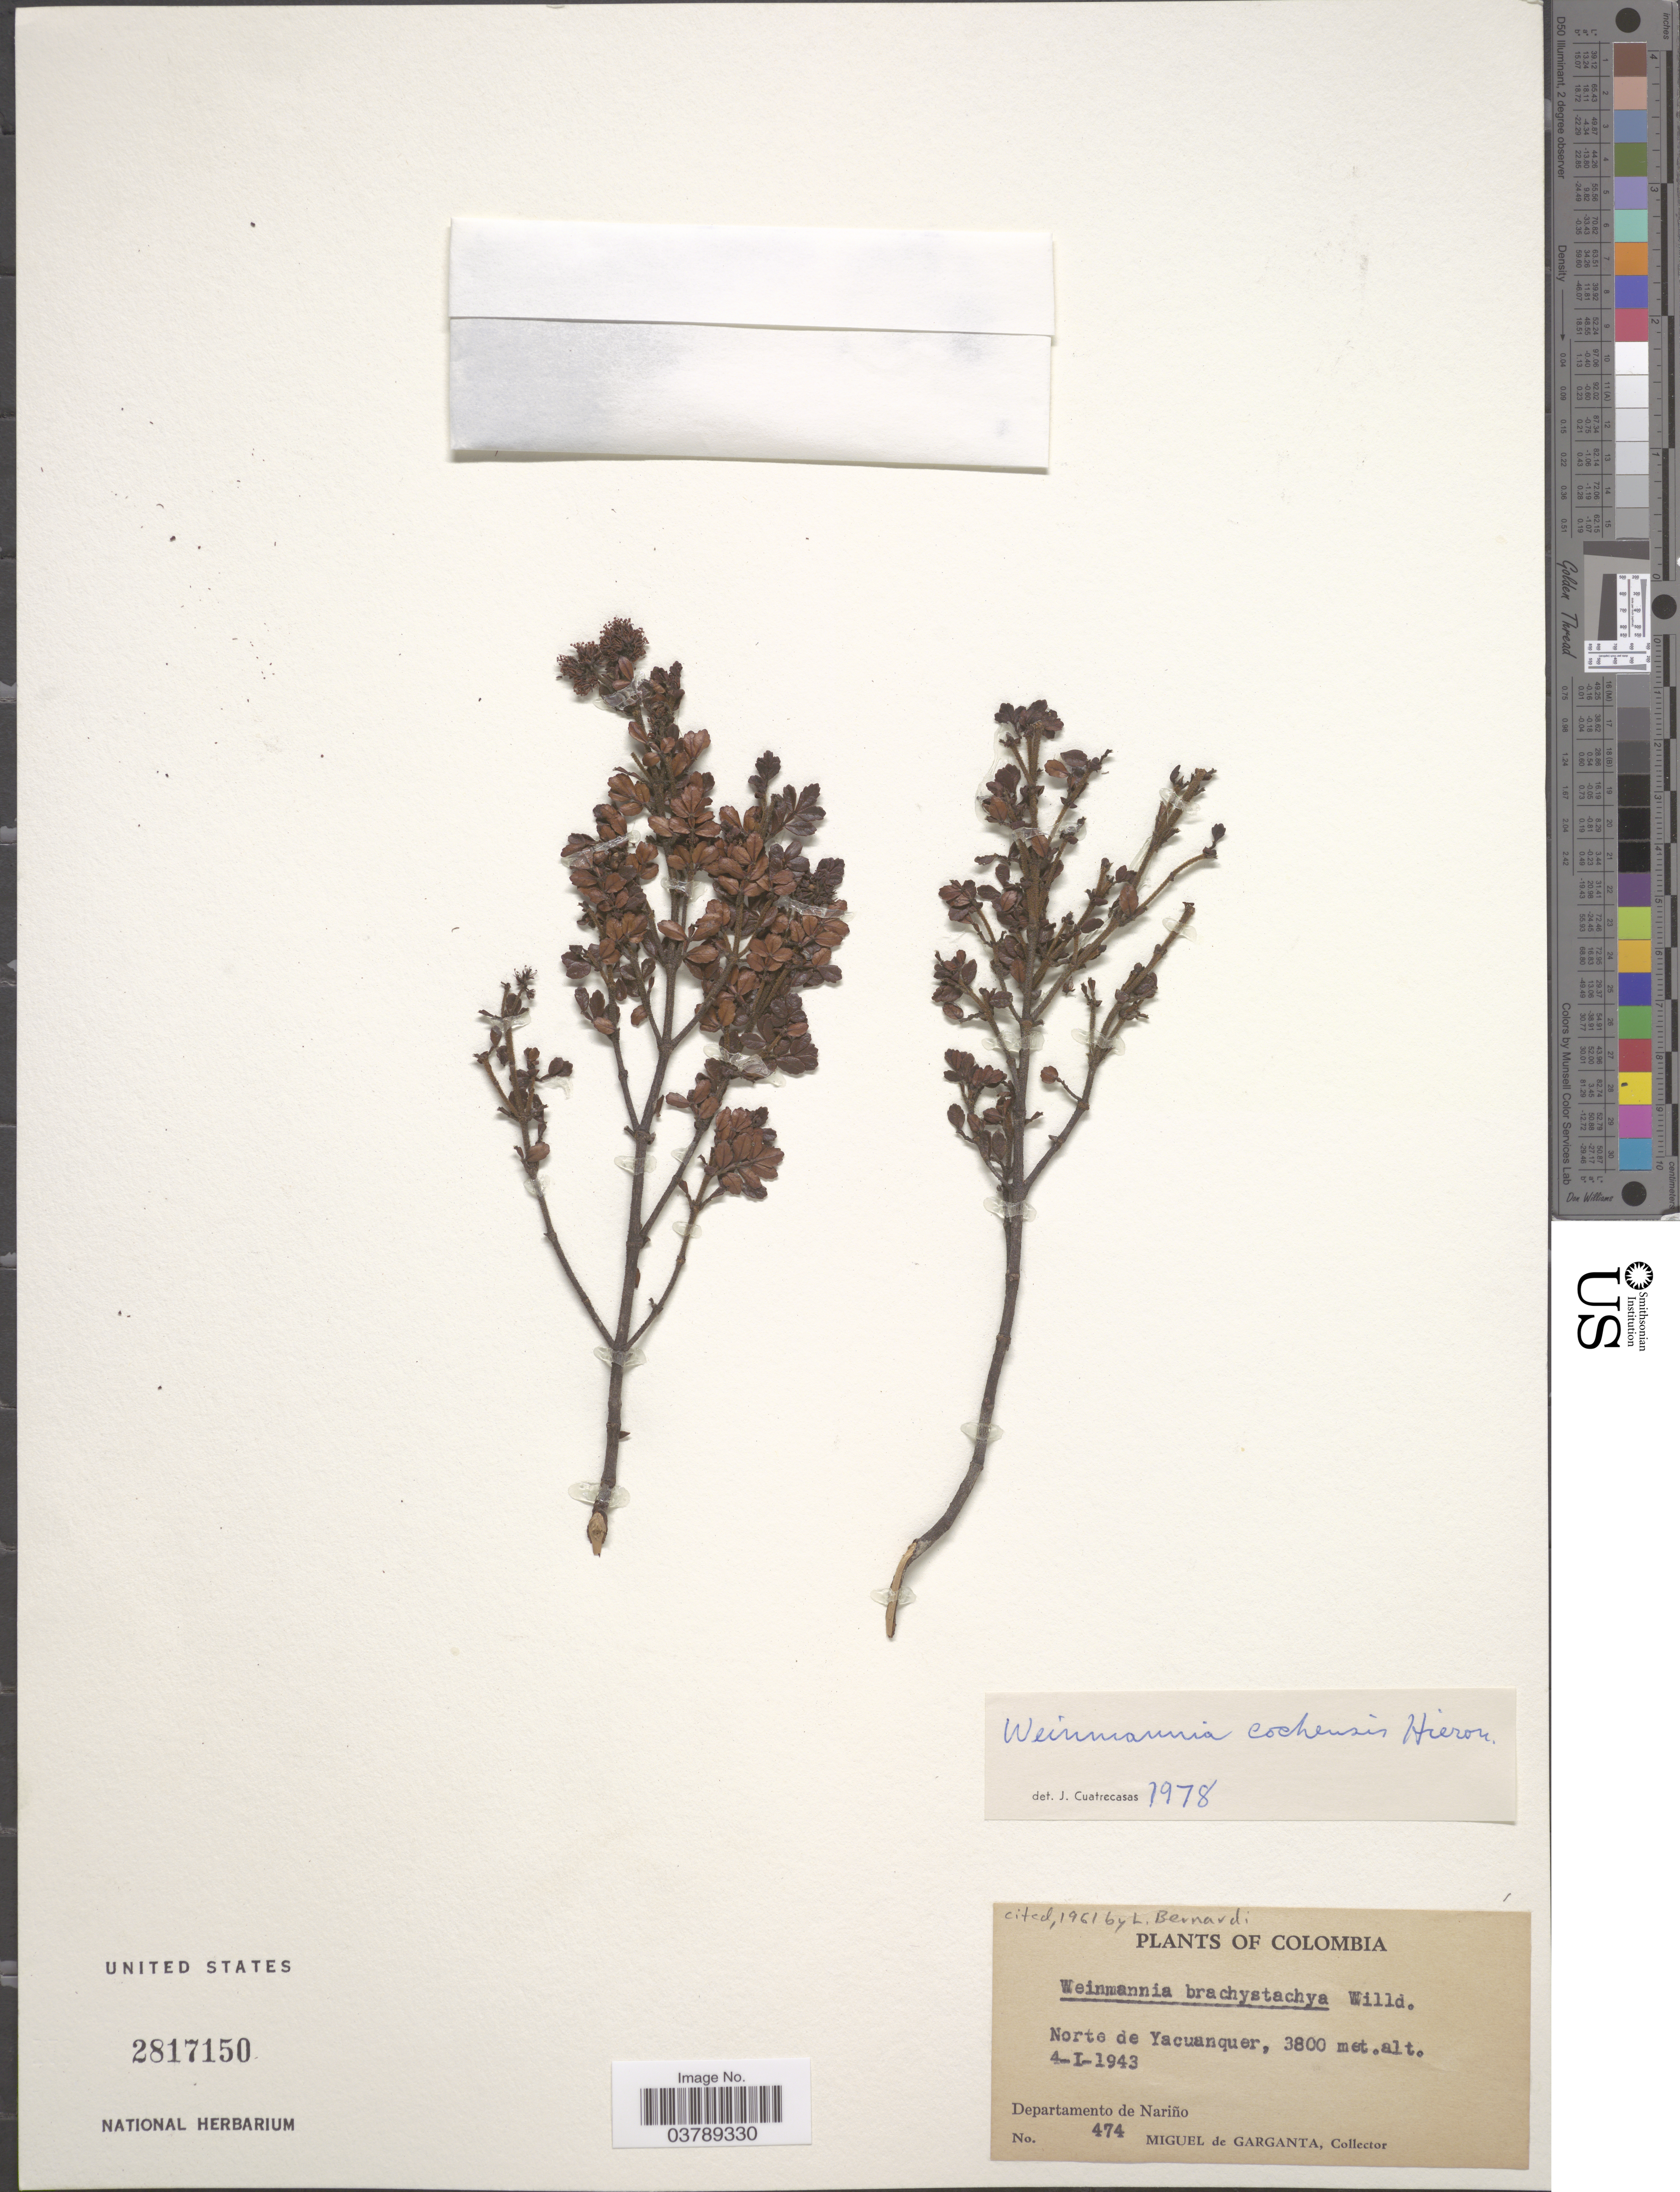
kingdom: Plantae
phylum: Tracheophyta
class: Magnoliopsida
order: Oxalidales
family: Cunoniaceae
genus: Weinmannia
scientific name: Weinmannia microphylla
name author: Kunth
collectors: M. Garganta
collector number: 474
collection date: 1943-01-04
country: Colombia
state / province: Nariño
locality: Norte de Yacuanquer. Departamento de Nariño.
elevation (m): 3800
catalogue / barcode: US 2817150